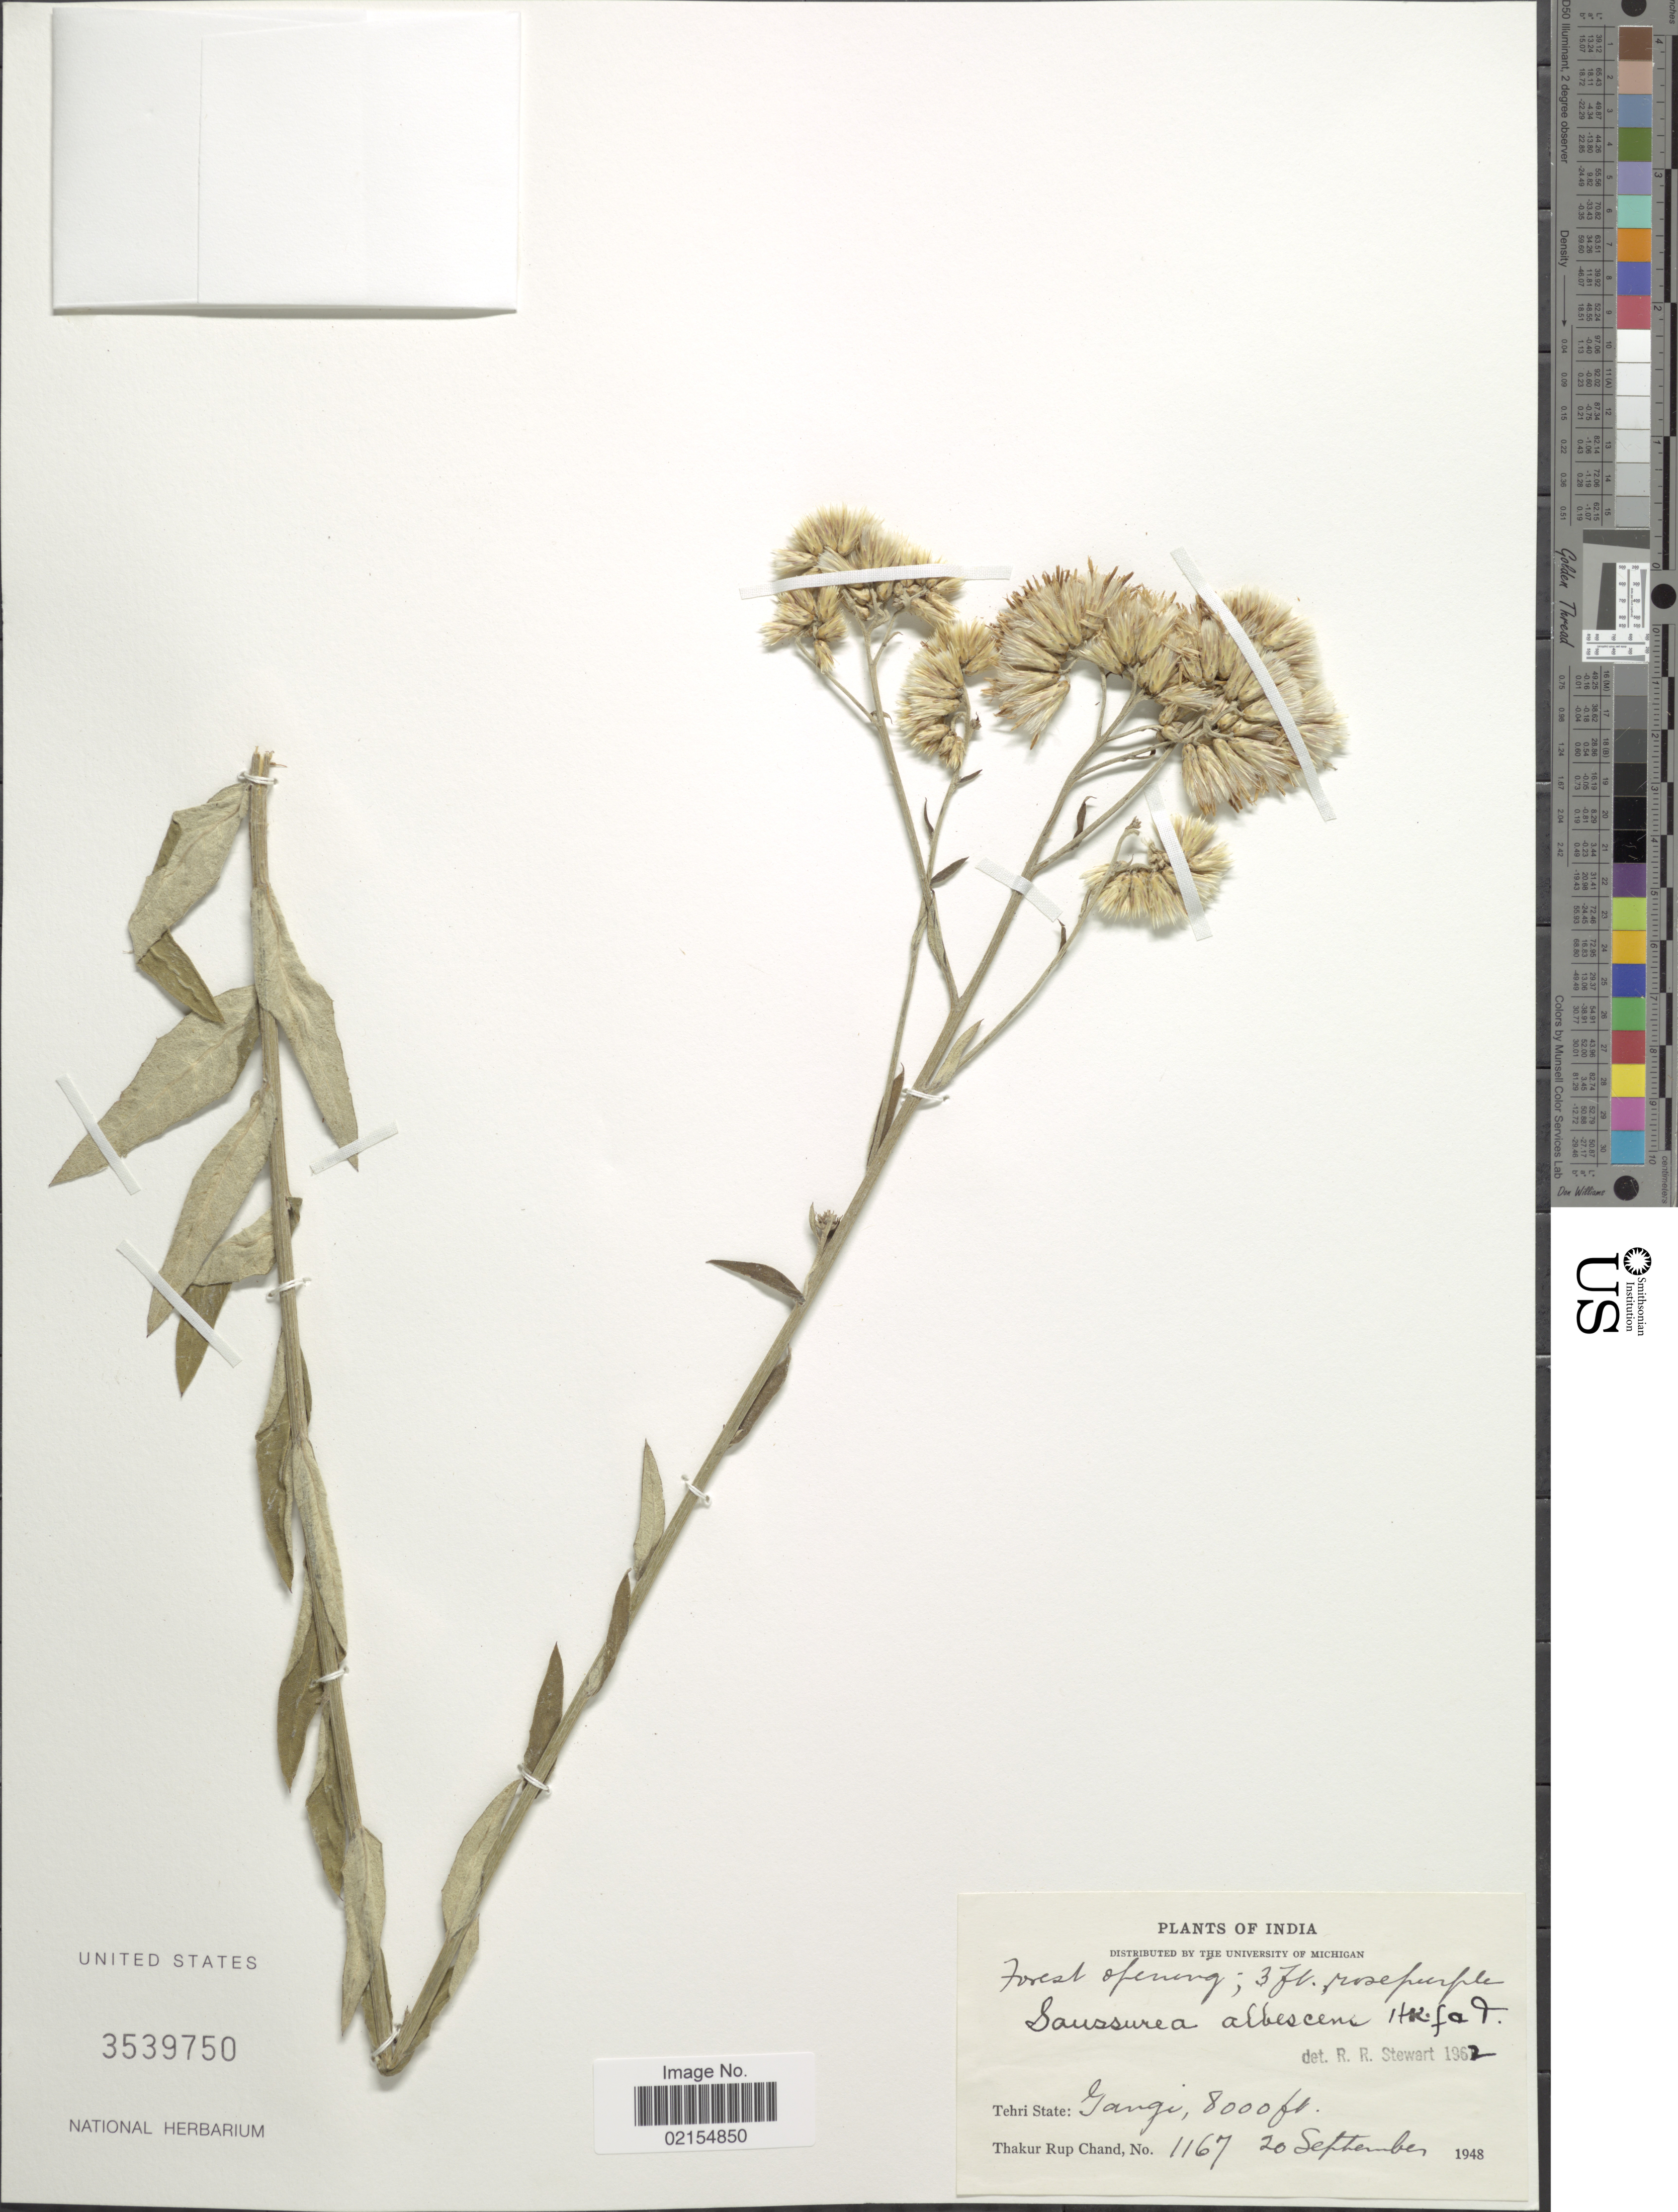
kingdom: Plantae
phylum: Tracheophyta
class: Magnoliopsida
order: Asterales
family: Asteraceae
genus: Saussurea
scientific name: Saussurea albescens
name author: Hook. f. & Thomson ex C.B. Clarke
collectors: T. R. Chand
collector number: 1167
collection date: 1948-09-20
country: India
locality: Tehri State: Gangi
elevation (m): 2438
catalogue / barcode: US 3539750